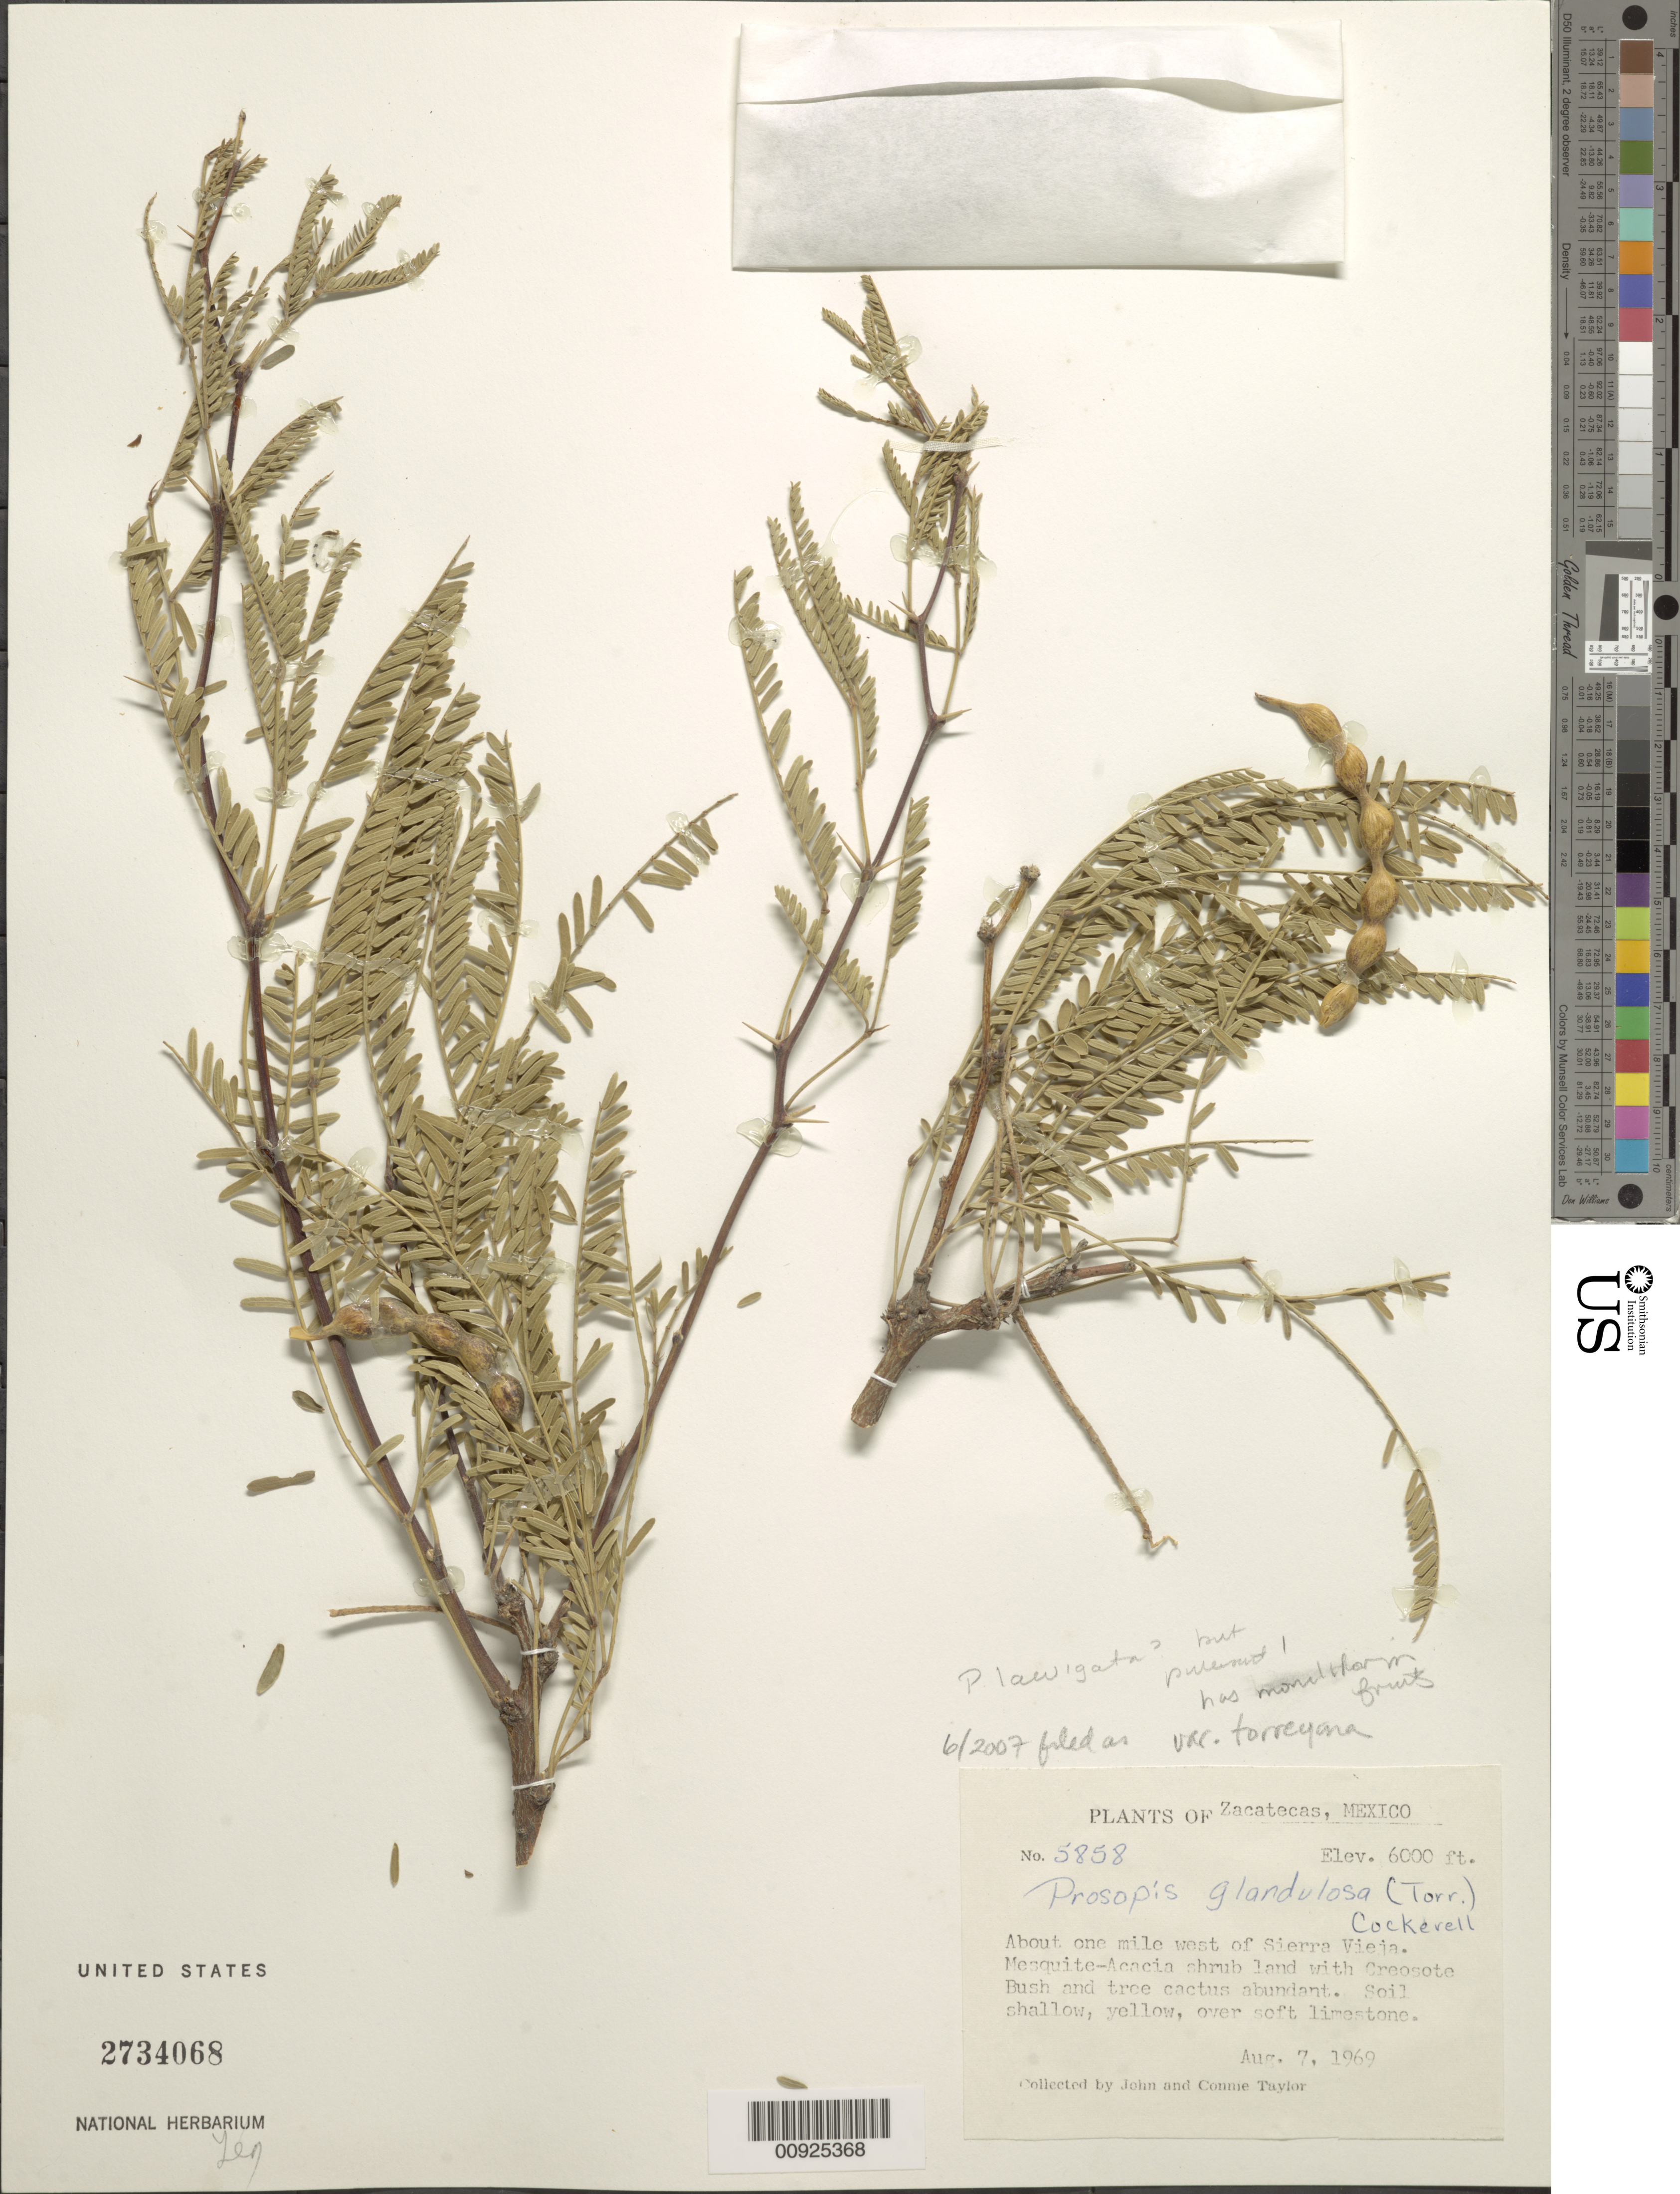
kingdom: Plantae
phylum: Tracheophyta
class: Magnoliopsida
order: Fabales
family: Fabaceae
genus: Neltuma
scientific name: Neltuma sp.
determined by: Strong, Mark T., (BOT), Smithsonian Institution - National Museum of Natural History (UNITED STATES)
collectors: J. Taylor & C. Taylor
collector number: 5858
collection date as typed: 07 Aug 1969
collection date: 1969-08-07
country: Mexico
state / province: Zacatecas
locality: About one mile west of Sierra Vieja.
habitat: Mesquite-Acacia shrub land with Creosote Bush and tree cactus abundant. Soil shallow, yellow, over soft limestone.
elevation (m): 1829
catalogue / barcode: US 2734068